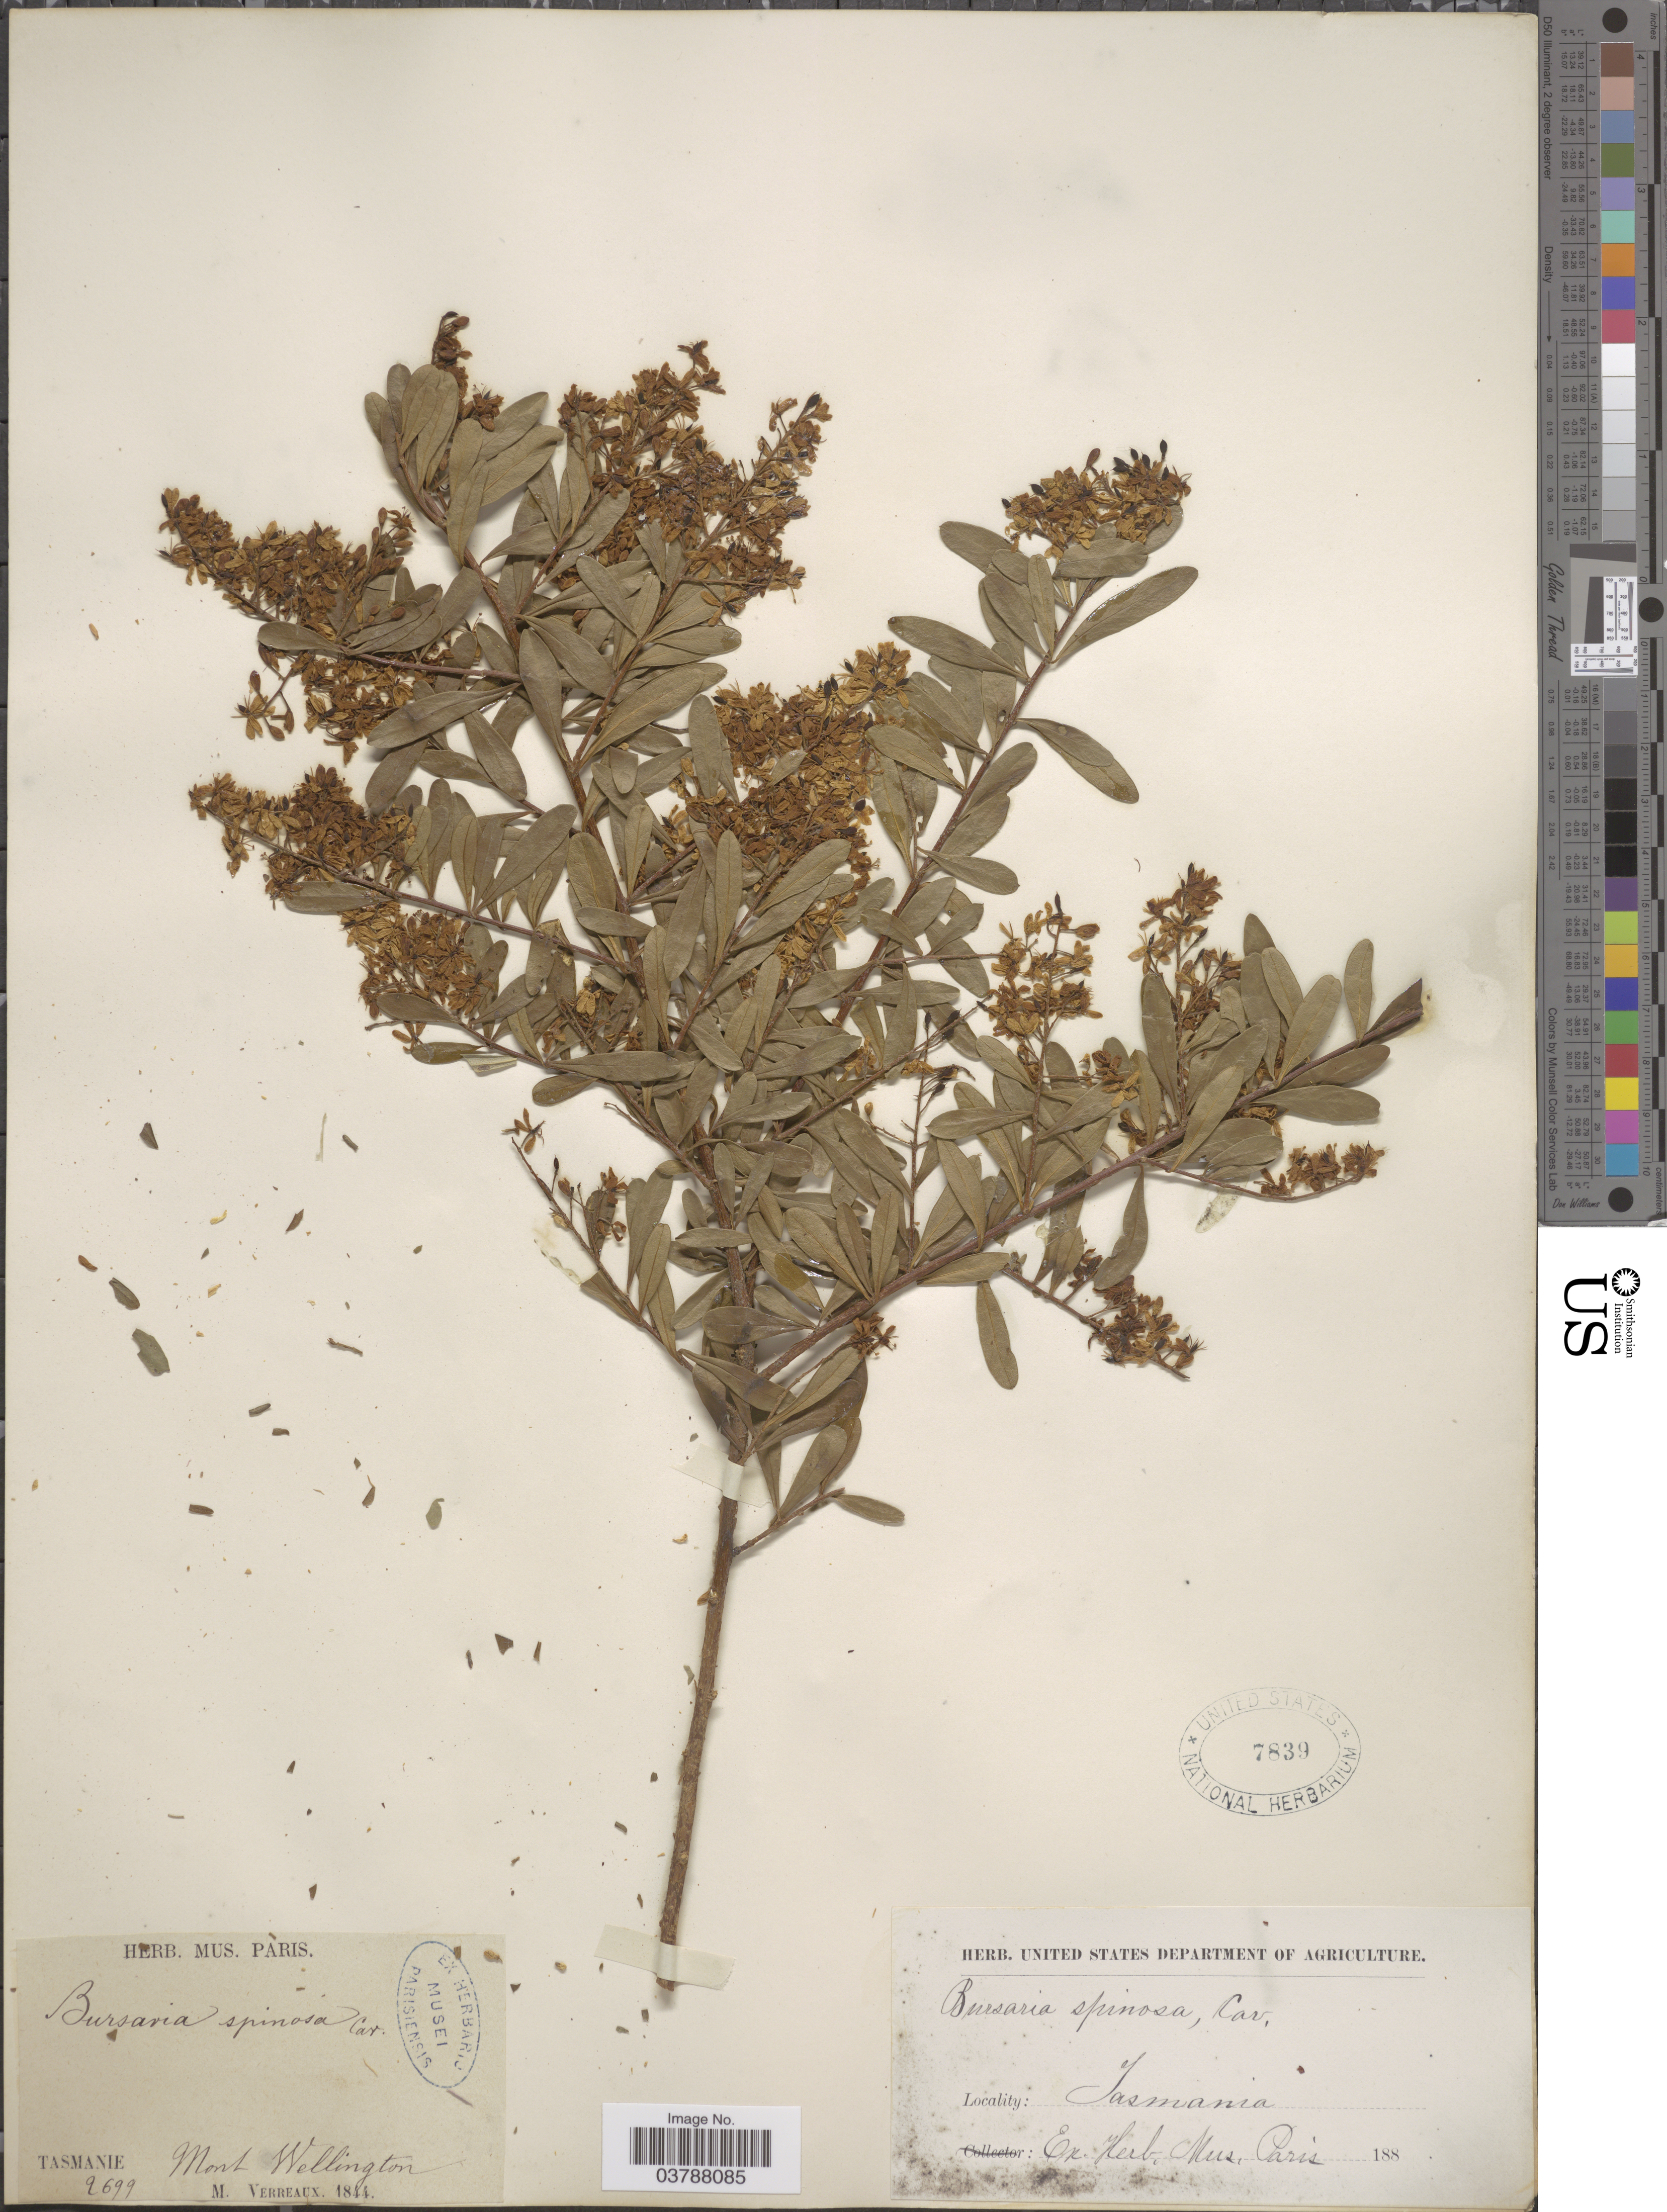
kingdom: Plantae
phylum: Tracheophyta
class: Magnoliopsida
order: Apiales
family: Pittosporaceae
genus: Bursaria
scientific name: Bursaria spinosa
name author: Cav.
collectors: M. Verreaux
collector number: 2699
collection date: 1844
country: Australia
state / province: Tasmania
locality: Mont Wellington.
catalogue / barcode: US 7839